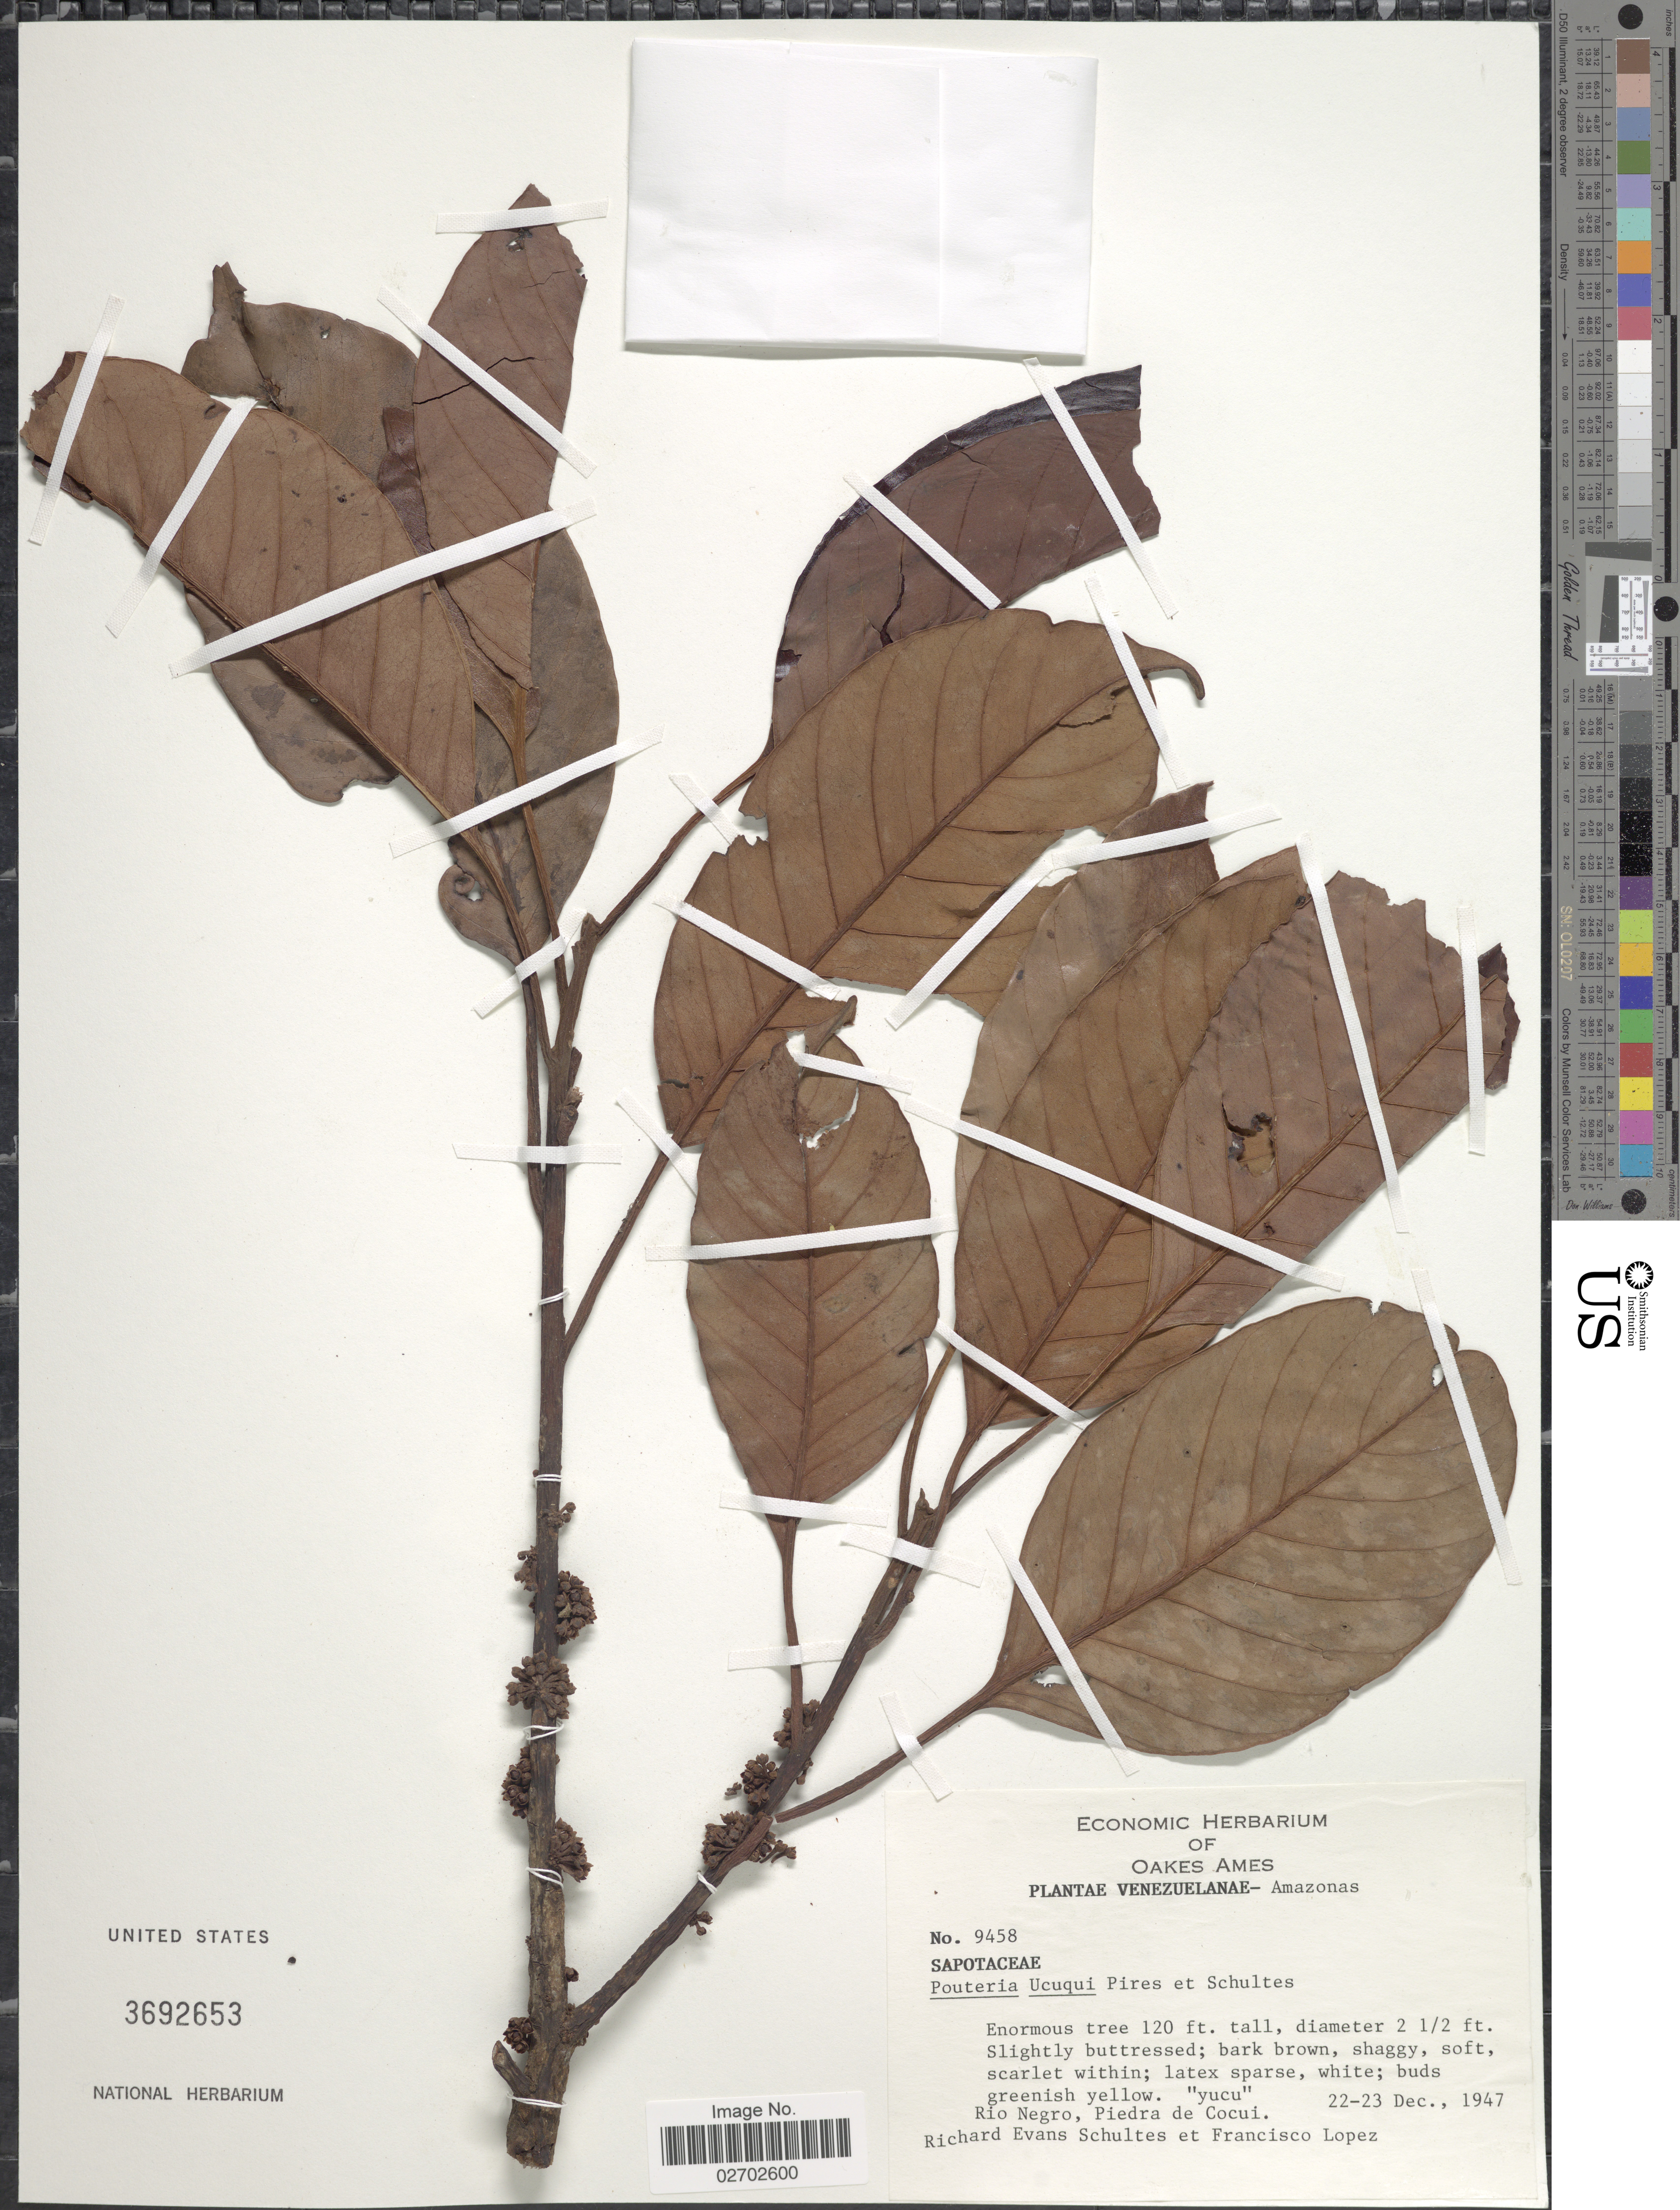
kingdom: Plantae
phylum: Tracheophyta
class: Magnoliopsida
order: Ericales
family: Sapotaceae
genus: Pouteria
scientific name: Pouteria ucuqui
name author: Pires & R.E. Schult.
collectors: R. E. Schultes & F. Lopéz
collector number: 9458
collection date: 1947-12-22/1947-12-23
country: Venezuela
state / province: Amazonas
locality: Rio Negra, Piedra de Cocui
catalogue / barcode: US 3692653